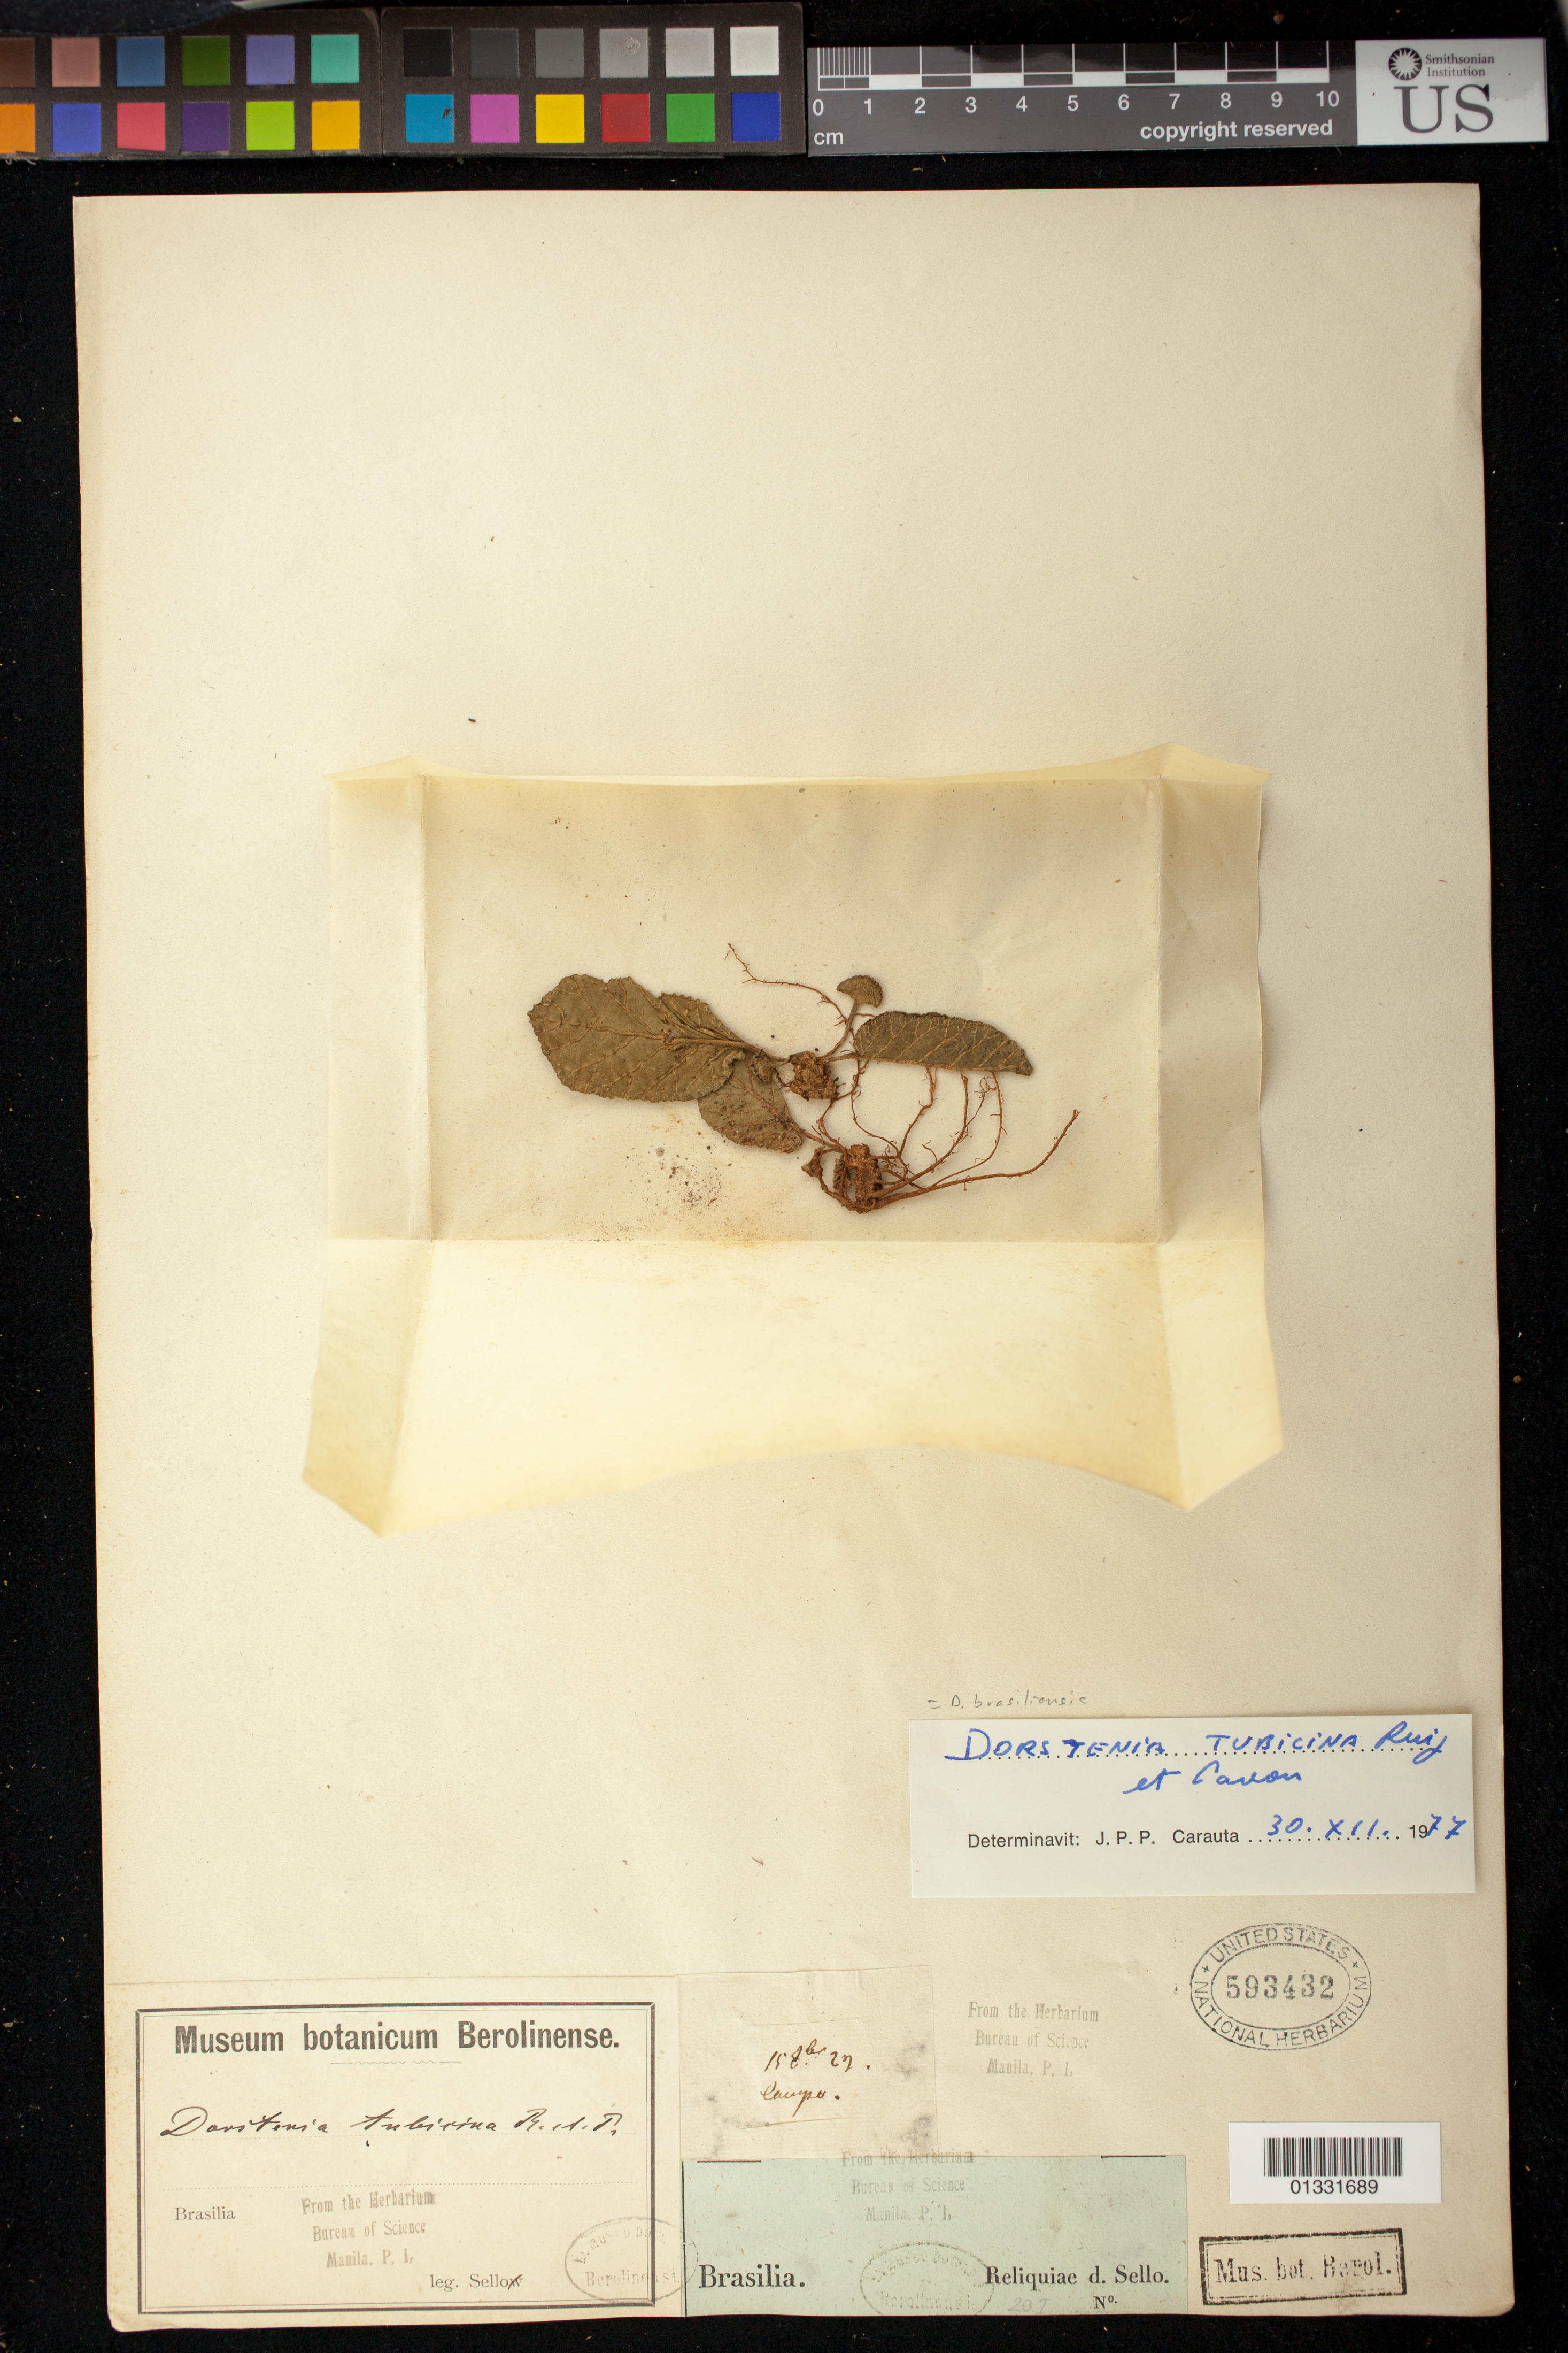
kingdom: Plantae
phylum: Tracheophyta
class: Magnoliopsida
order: Rosales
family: Moraceae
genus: Dorstenia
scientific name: Dorstenia brasiliensis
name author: Lam.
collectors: F. Sellow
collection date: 1827-10-15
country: Brazil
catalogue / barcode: US 593432